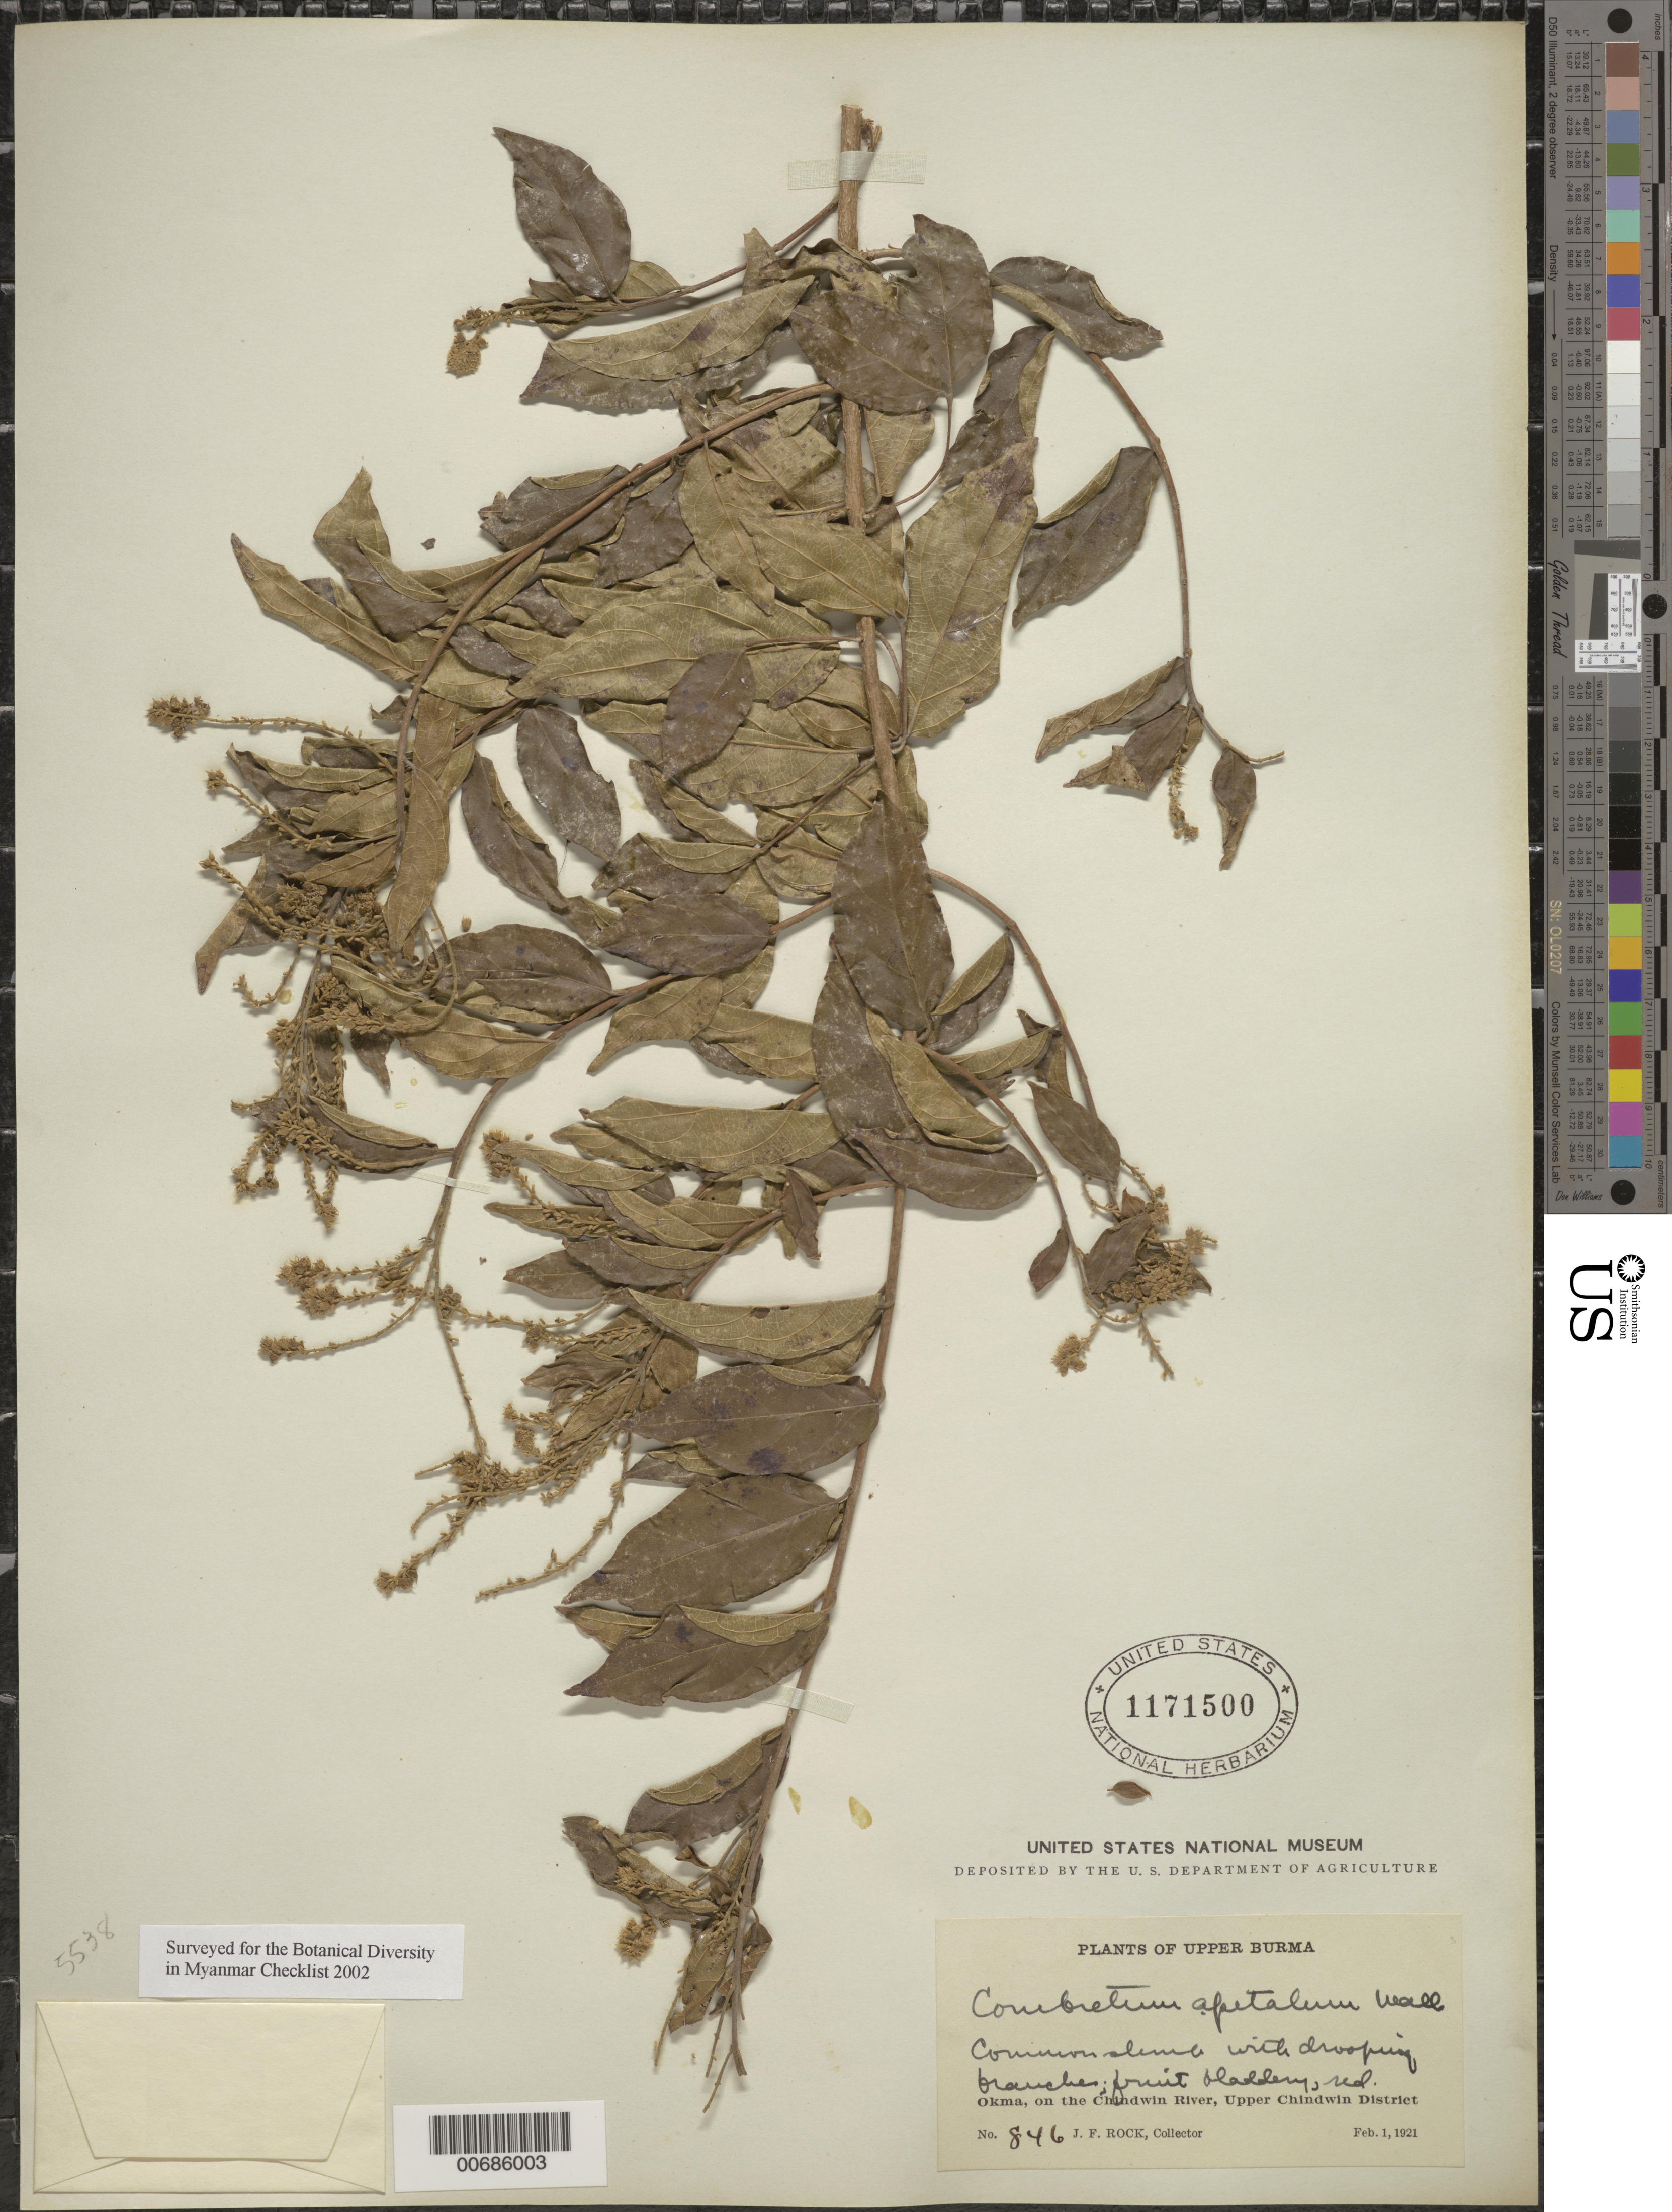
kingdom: Plantae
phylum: Tracheophyta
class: Magnoliopsida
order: Myrtales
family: Combretaceae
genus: Combretum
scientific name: Combretum apetalum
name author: Wall.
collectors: J. F. Rock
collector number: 846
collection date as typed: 01 Feb 1921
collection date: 1921-02-01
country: Myanmar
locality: Upper Chindwin Dist., Okma, Chindwin R.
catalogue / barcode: US 1171500